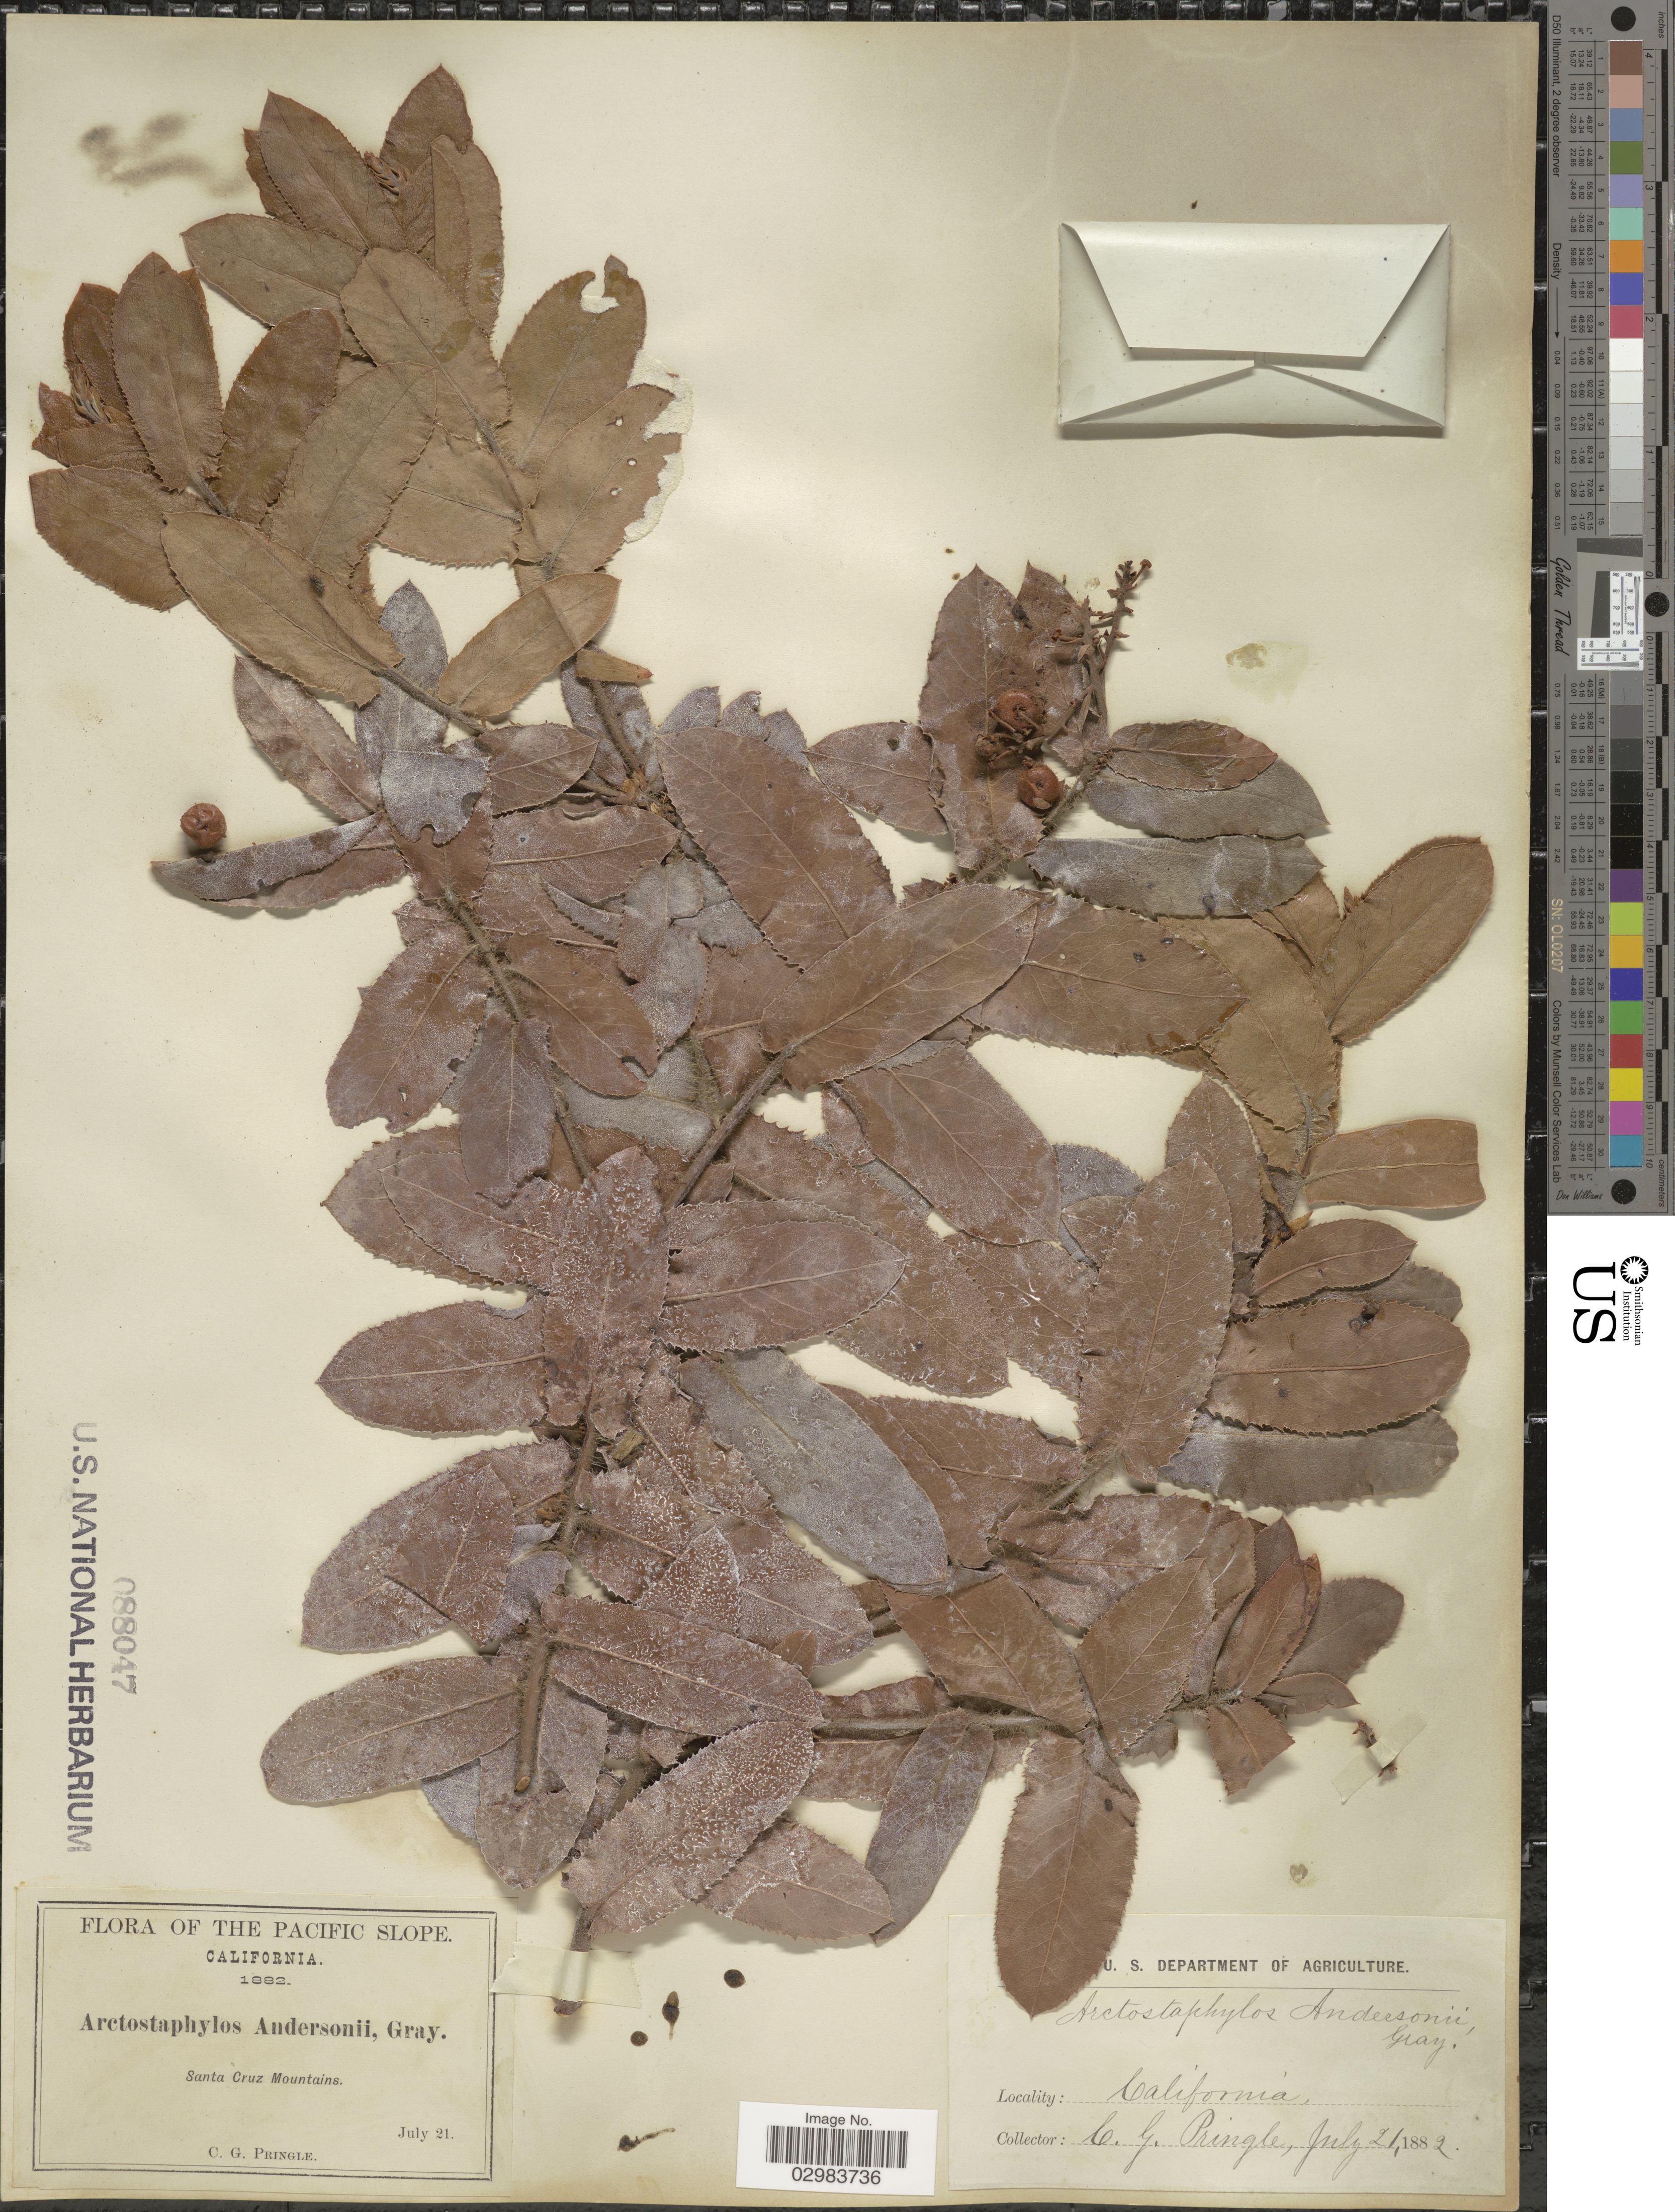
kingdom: Plantae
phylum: Tracheophyta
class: Magnoliopsida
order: Ericales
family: Ericaceae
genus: Arctostaphylos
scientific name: Arctostaphylos andersonii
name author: A. Gray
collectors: C. G. Pringle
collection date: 1882-07-21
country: United States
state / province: California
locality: The Pacific Slope. Santa Cruz Mountains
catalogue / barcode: US 88047